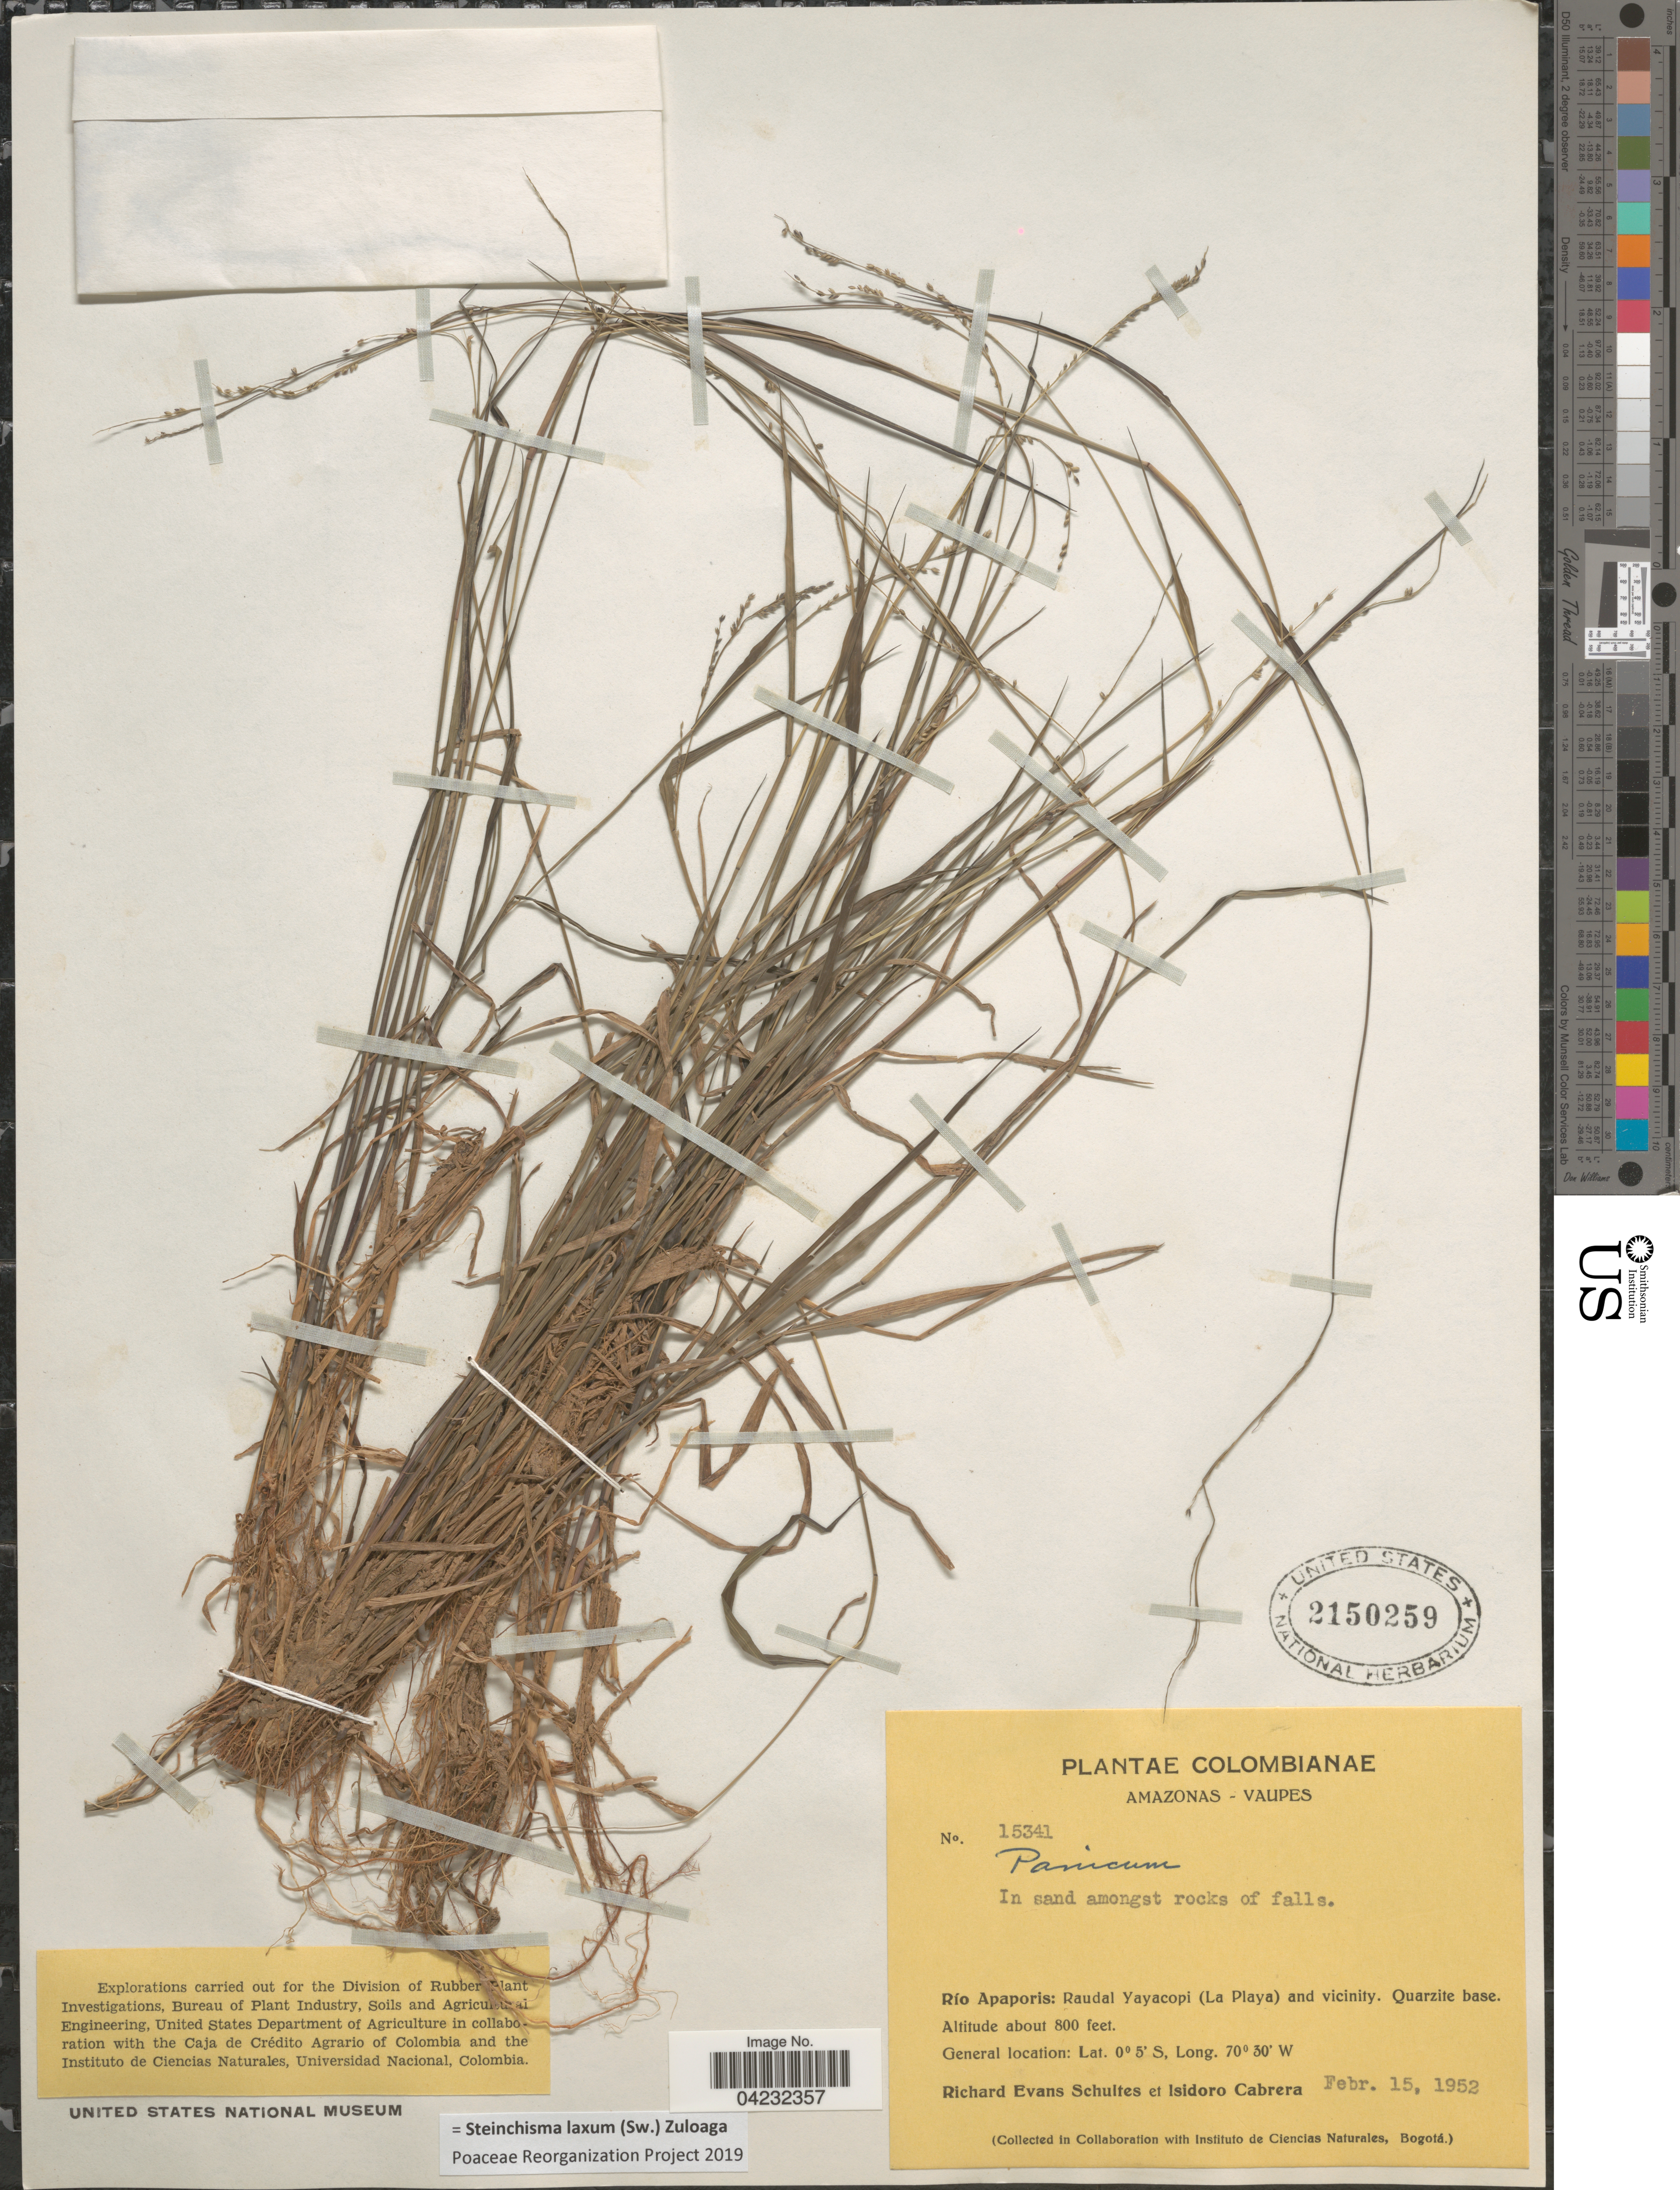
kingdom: Plantae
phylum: Tracheophyta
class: Liliopsida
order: Poales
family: Poaceae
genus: Steinchisma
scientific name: Steinchisma laxum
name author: (Sw.) Zuloaga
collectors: R. E. Schultes & I. Cabrera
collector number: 15341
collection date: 1952-02-15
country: Colombia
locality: Amazonas-Vaupes. Río Apaporis: Raudal Yayacopi (La Playa) and vicinity. Quarzite base.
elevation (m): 244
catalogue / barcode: US 2150259